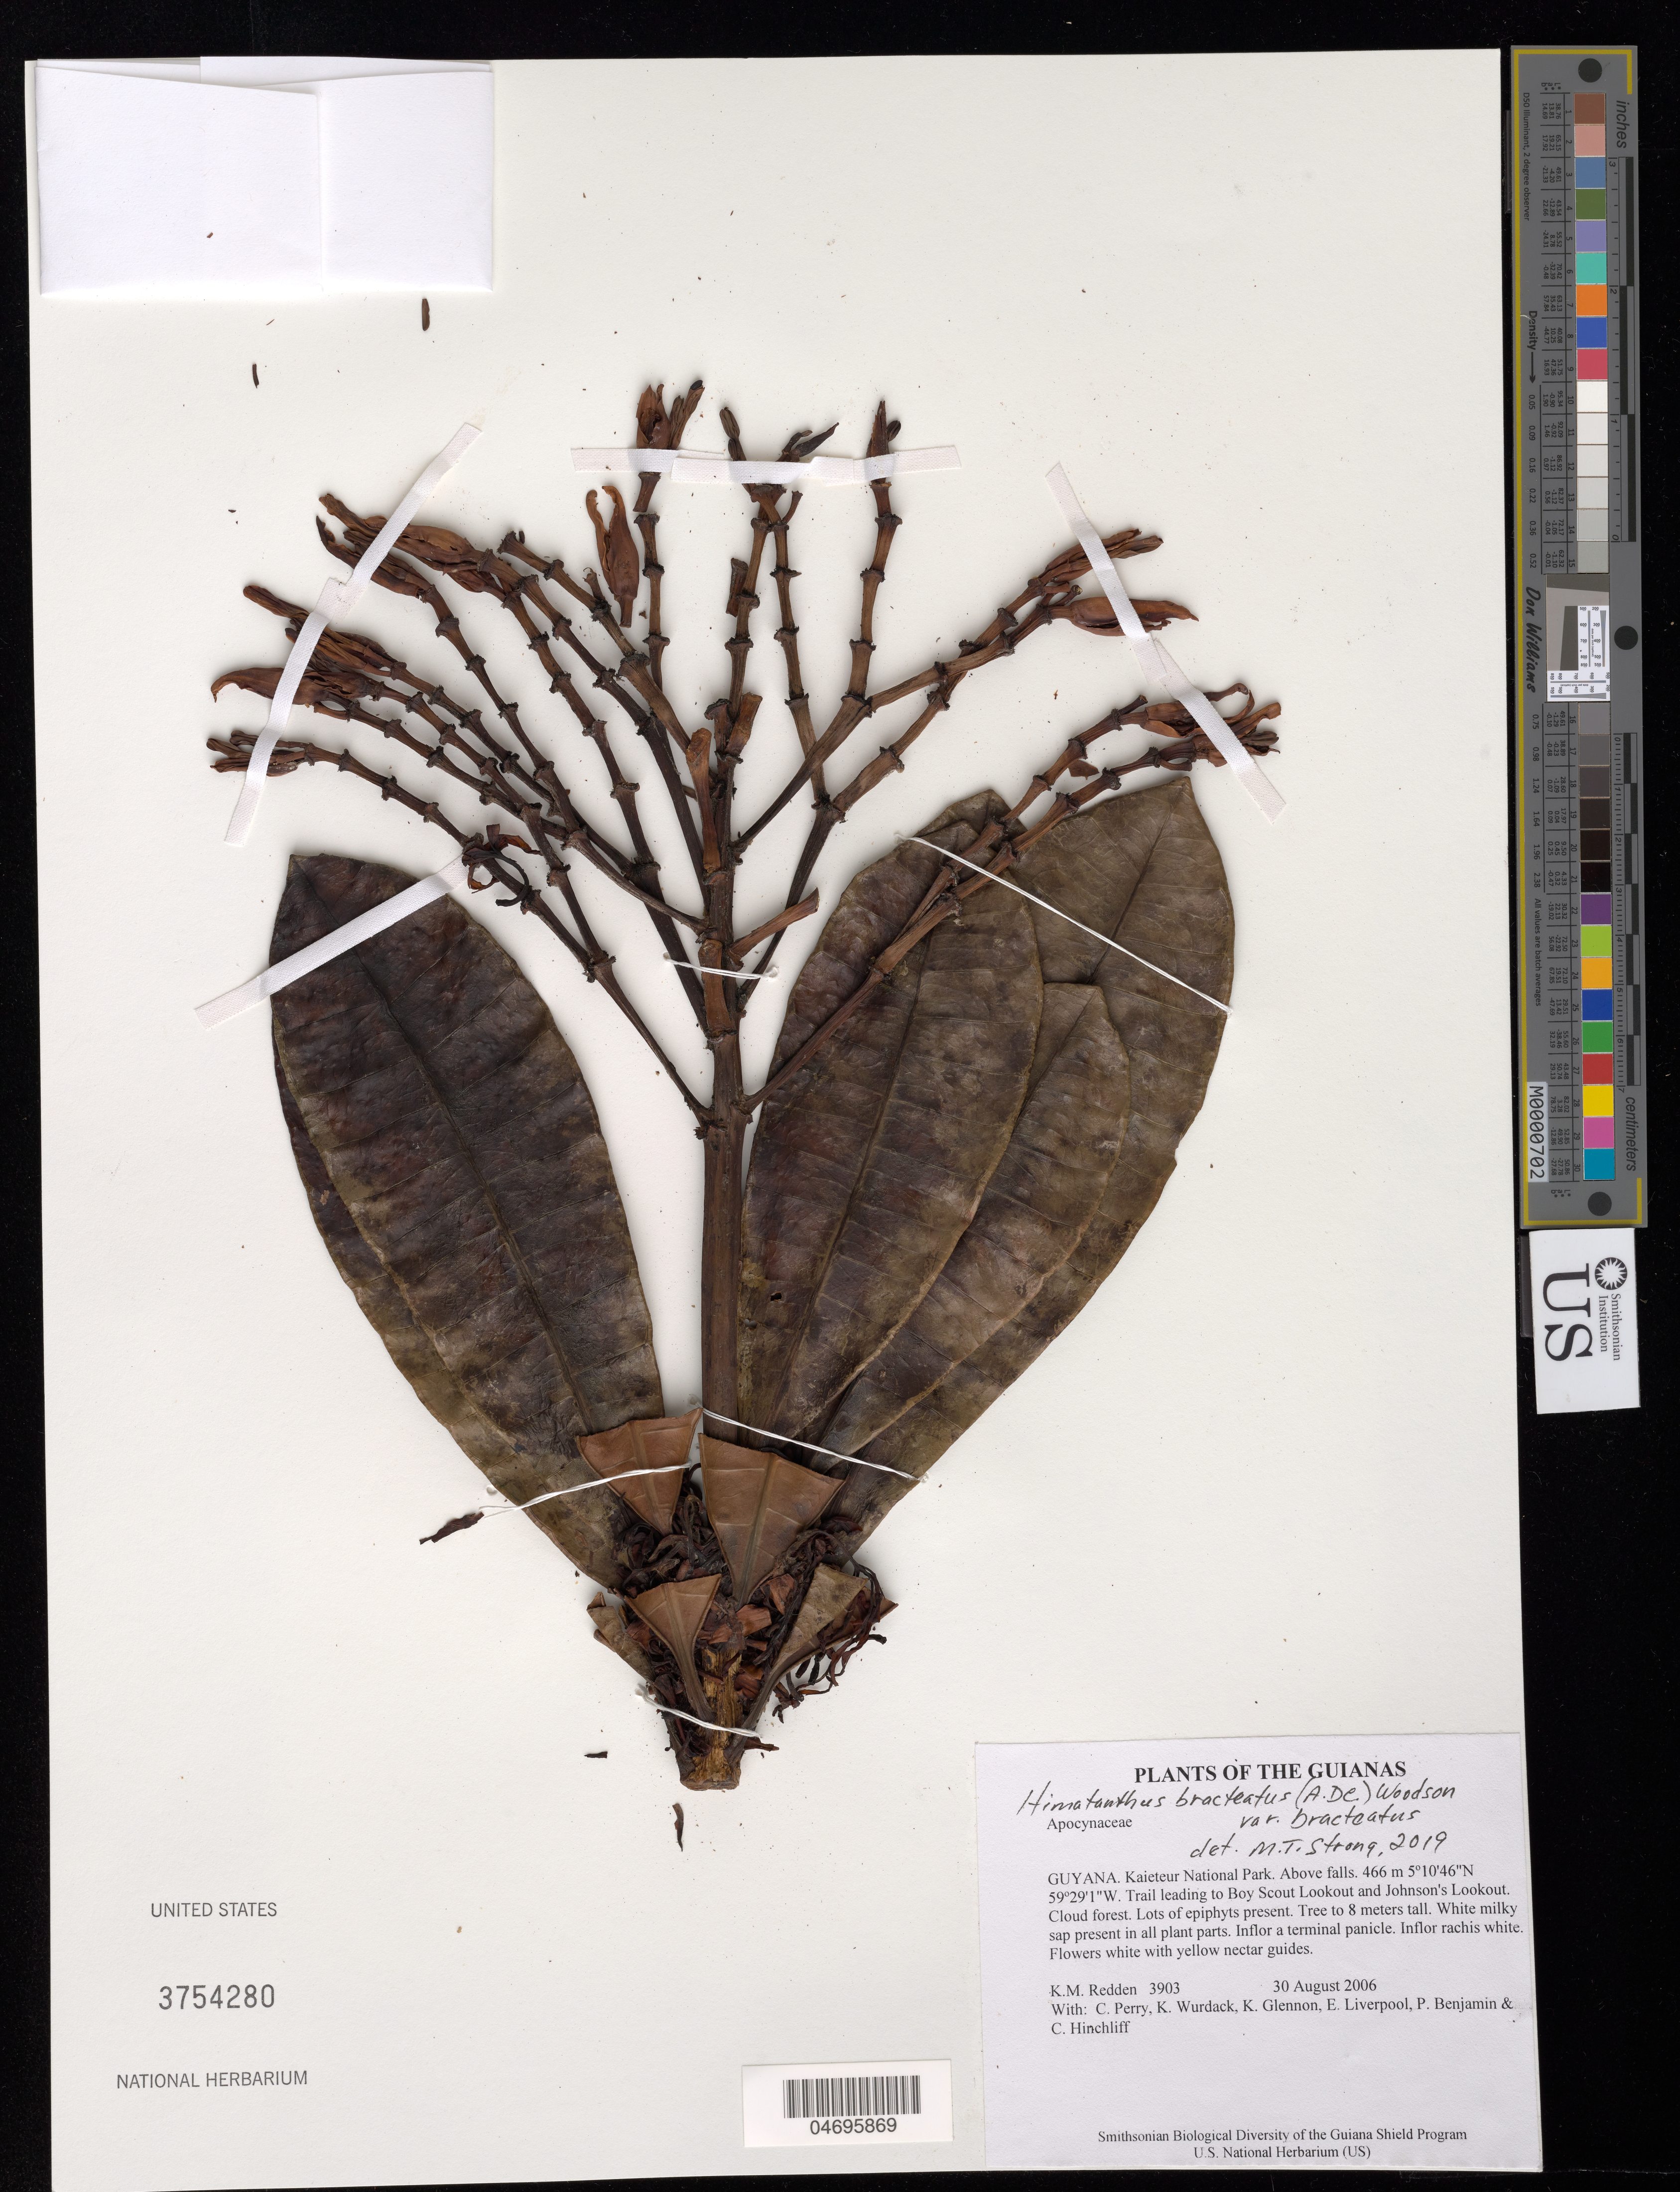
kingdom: Plantae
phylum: Tracheophyta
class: Magnoliopsida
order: Gentianales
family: Apocynaceae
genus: Himatanthus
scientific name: Himatanthus bracteatus var. bracteatus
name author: (A. DC.) Woodson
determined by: Strong, Mark T., (BOT), Smithsonian Institution - National Museum of Natural History (UNITED STATES)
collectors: K. M. Redden, C. Perry, K. Wurdack, K. Glennon, E. Liverpool, P. Benjamin & C. E. Hinchliff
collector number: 3903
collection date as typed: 30 August 2006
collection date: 2006-08-30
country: Guyana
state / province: Potaro-Siparuni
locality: Kaieteur National Park. Above falls. Trail leading to Boy Scout Lookout and Johnson's Lookout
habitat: Cloud forest. Lots of epiphytes present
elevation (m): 466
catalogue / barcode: US 3754280